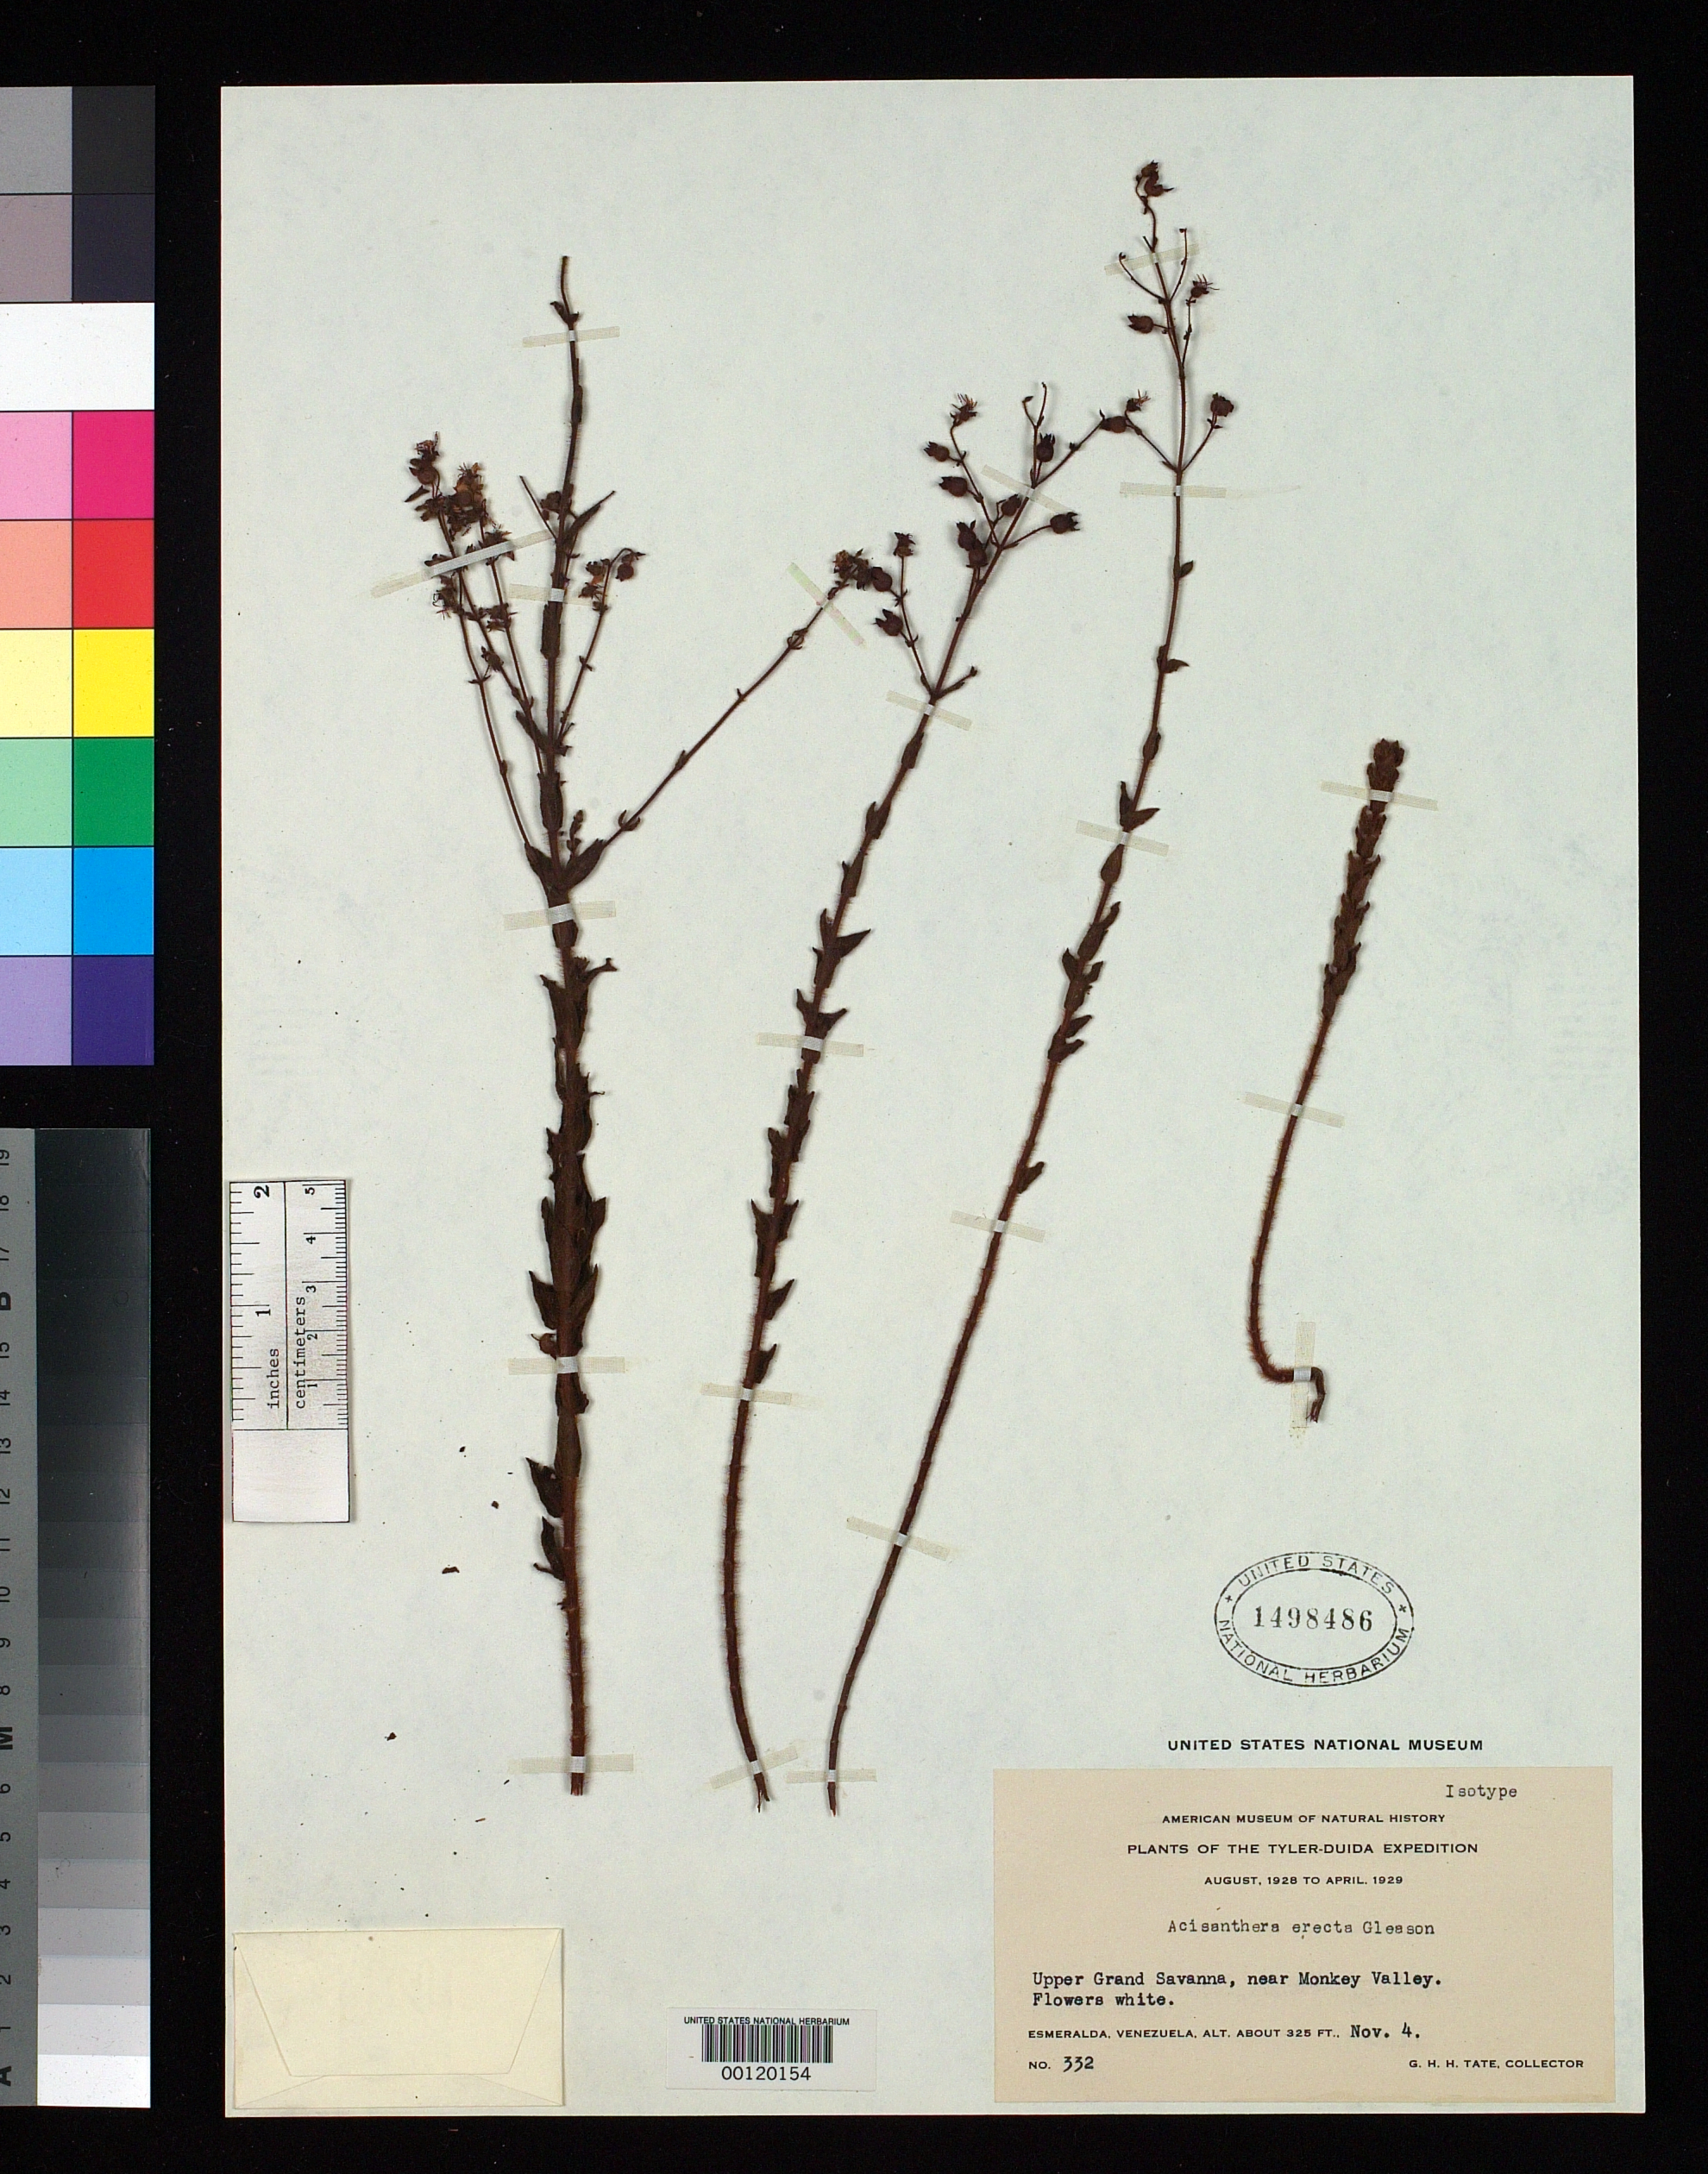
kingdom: Plantae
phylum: Tracheophyta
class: Magnoliopsida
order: Myrtales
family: Melastomataceae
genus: Acisanthera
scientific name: Acisanthera erecta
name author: Gleason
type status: Isotype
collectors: G. H. H.Tate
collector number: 332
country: Venezuela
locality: Upper Grand Savanna, Esmeralda.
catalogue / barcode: US 1498486